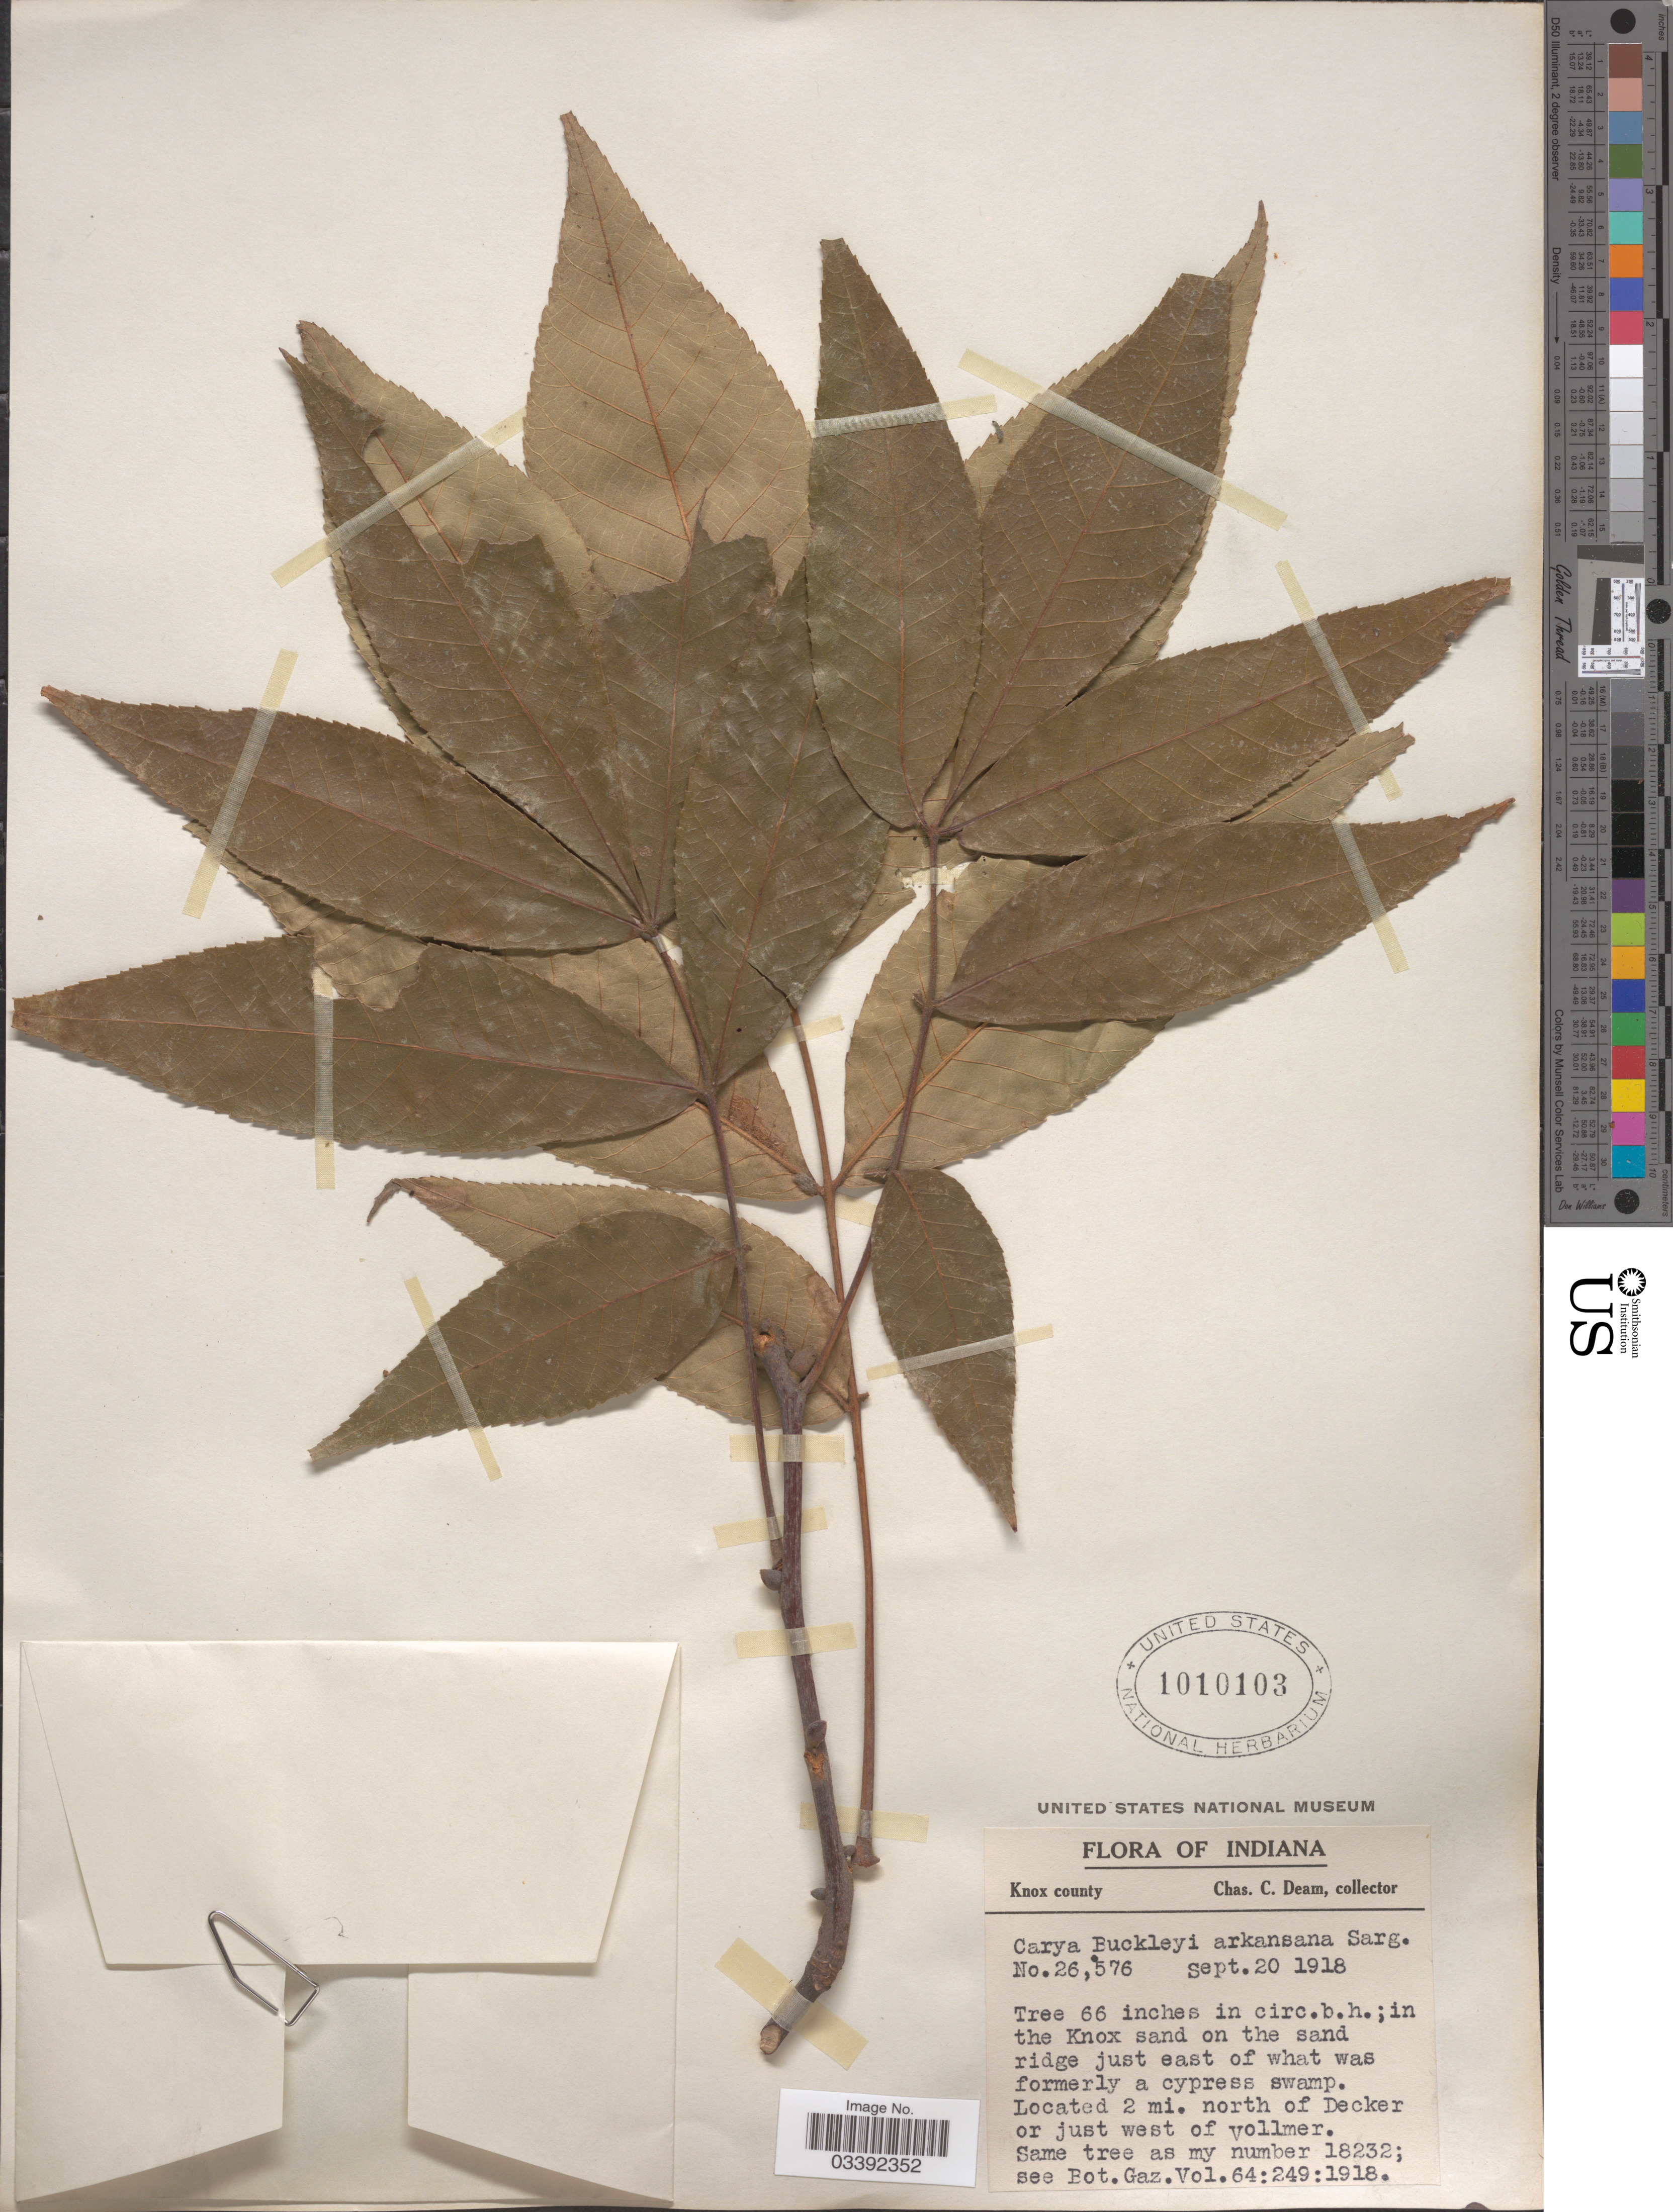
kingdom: Plantae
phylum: Tracheophyta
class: Magnoliopsida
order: Fagales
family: Juglandaceae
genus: Carya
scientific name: Carya texana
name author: Buckley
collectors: C. C. Deam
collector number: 26576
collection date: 1918-09-20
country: United States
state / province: Indiana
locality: Knox County. In the Knox sand. [unsure placement] 2 mi. north of Decker or just west of Vollmer.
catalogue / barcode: US 1010103